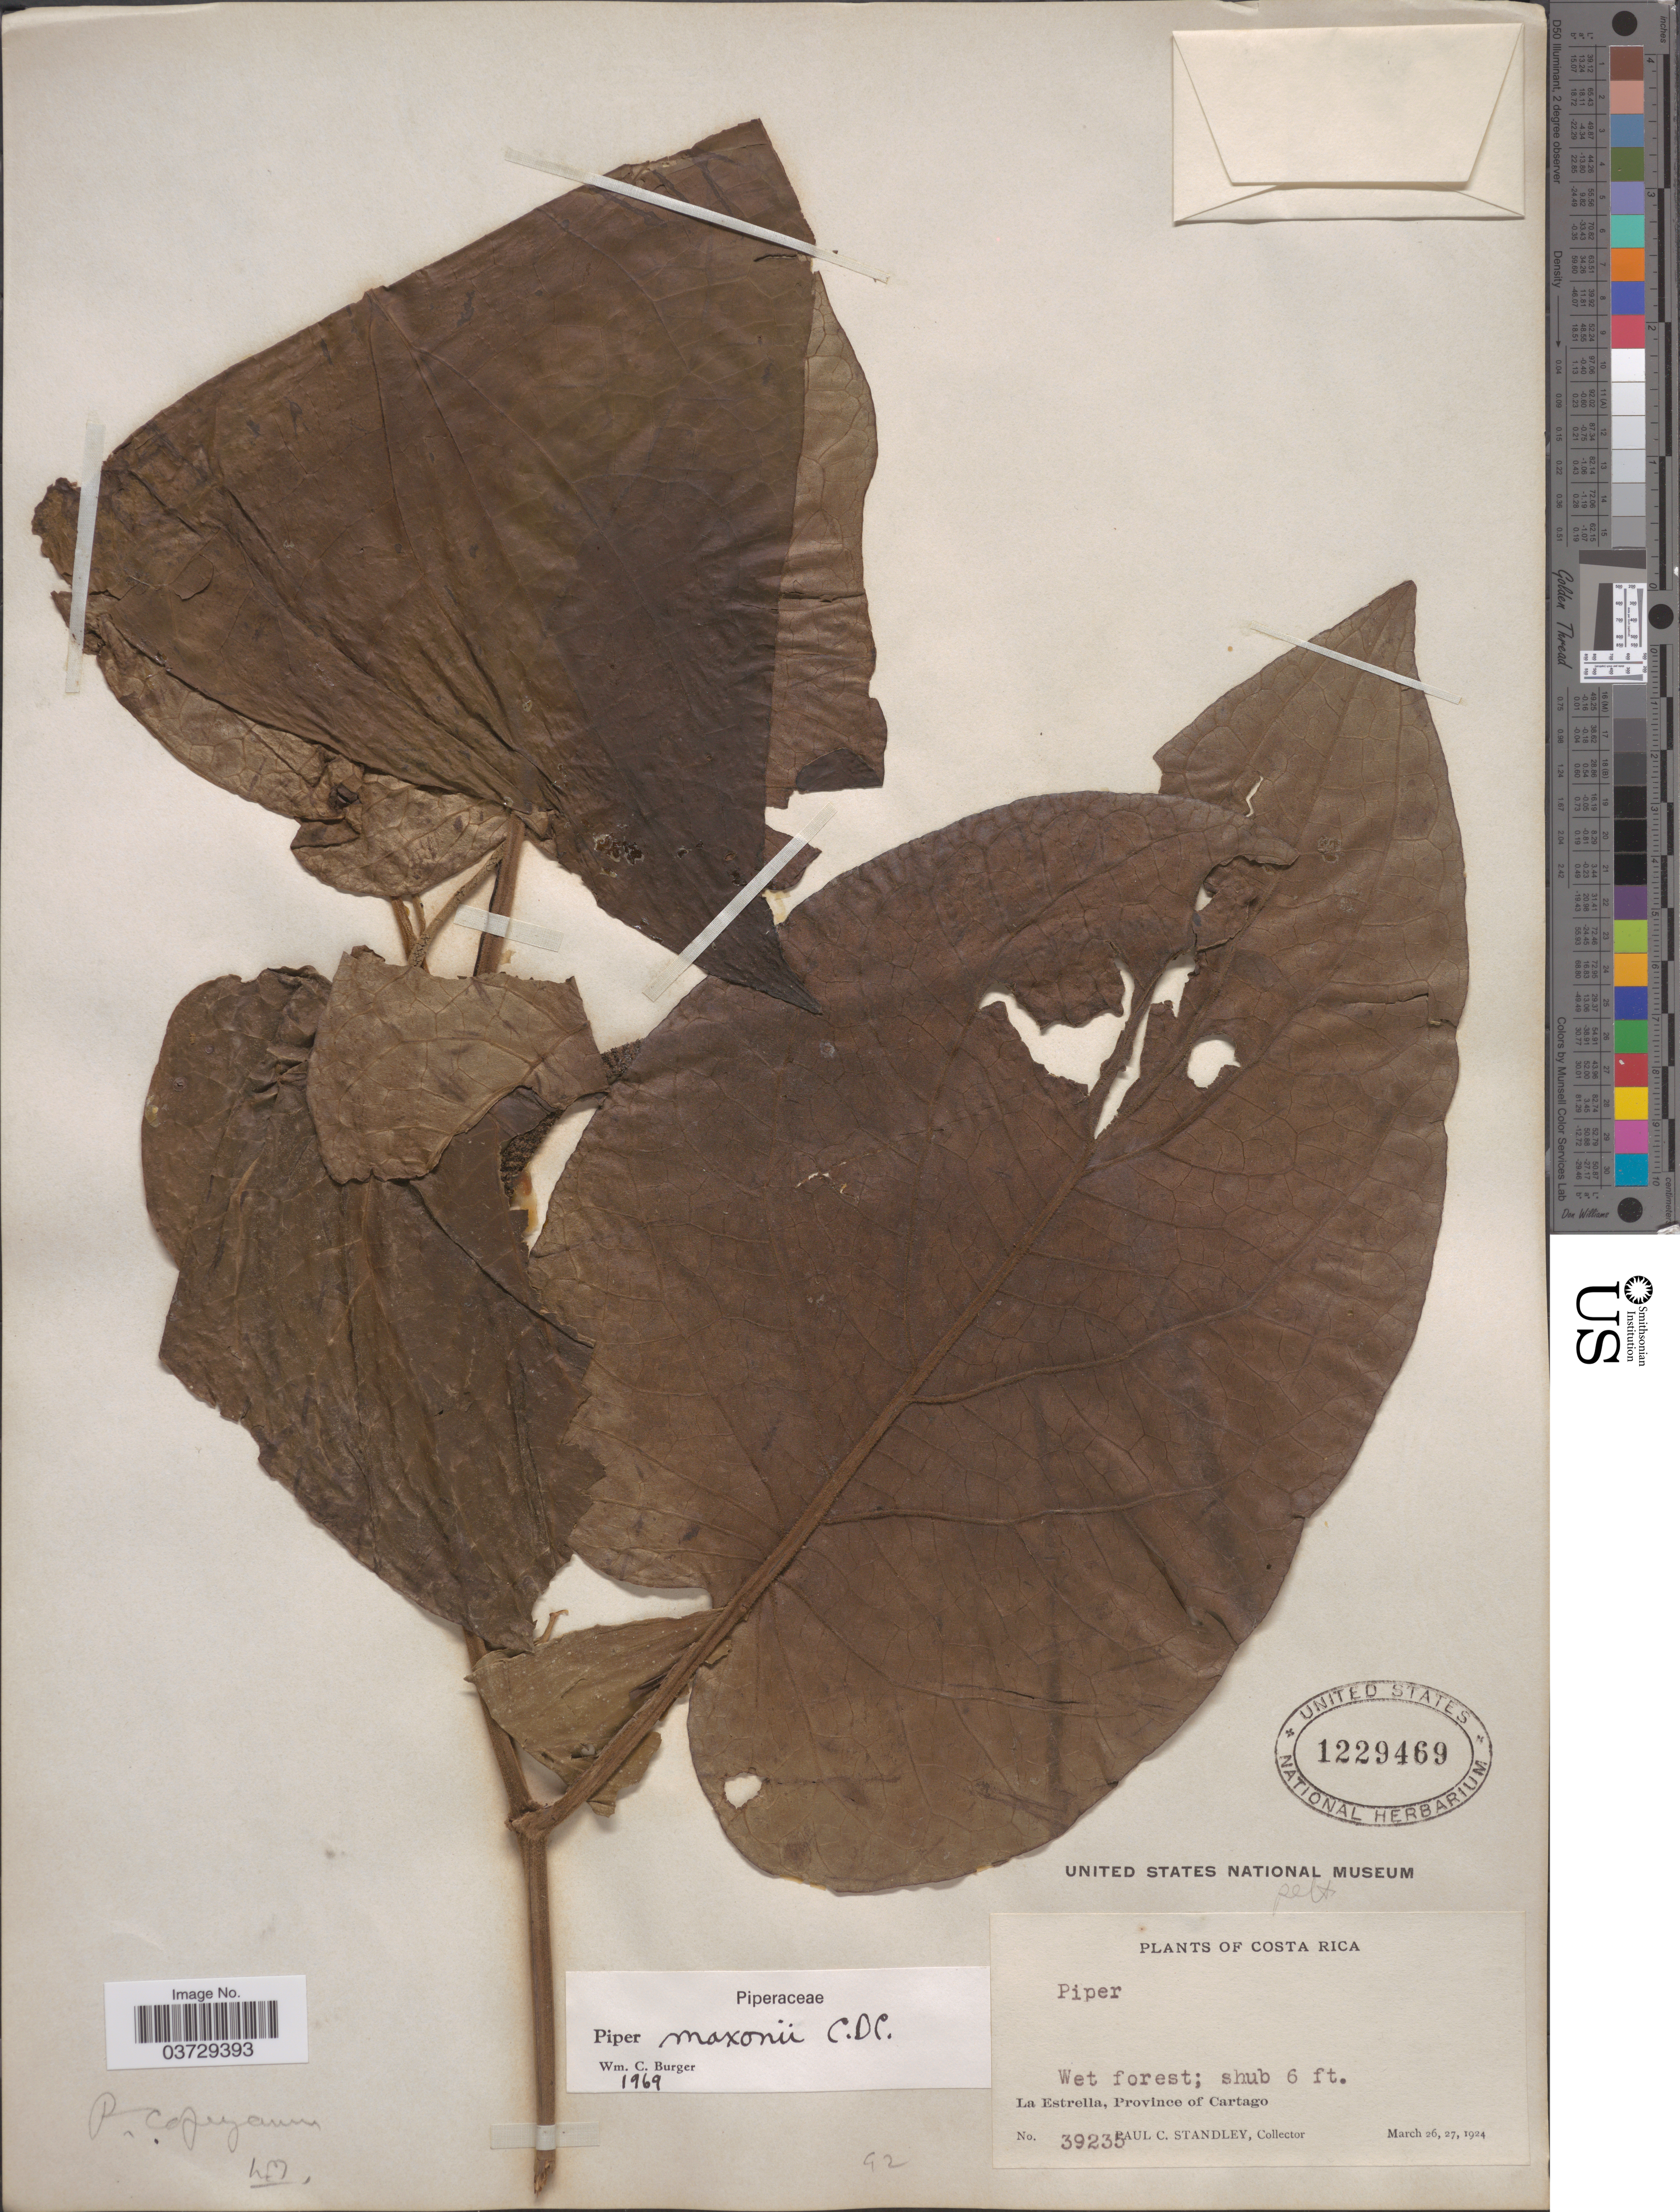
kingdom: Plantae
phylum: Tracheophyta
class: Magnoliopsida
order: Piperales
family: Piperaceae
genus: Piper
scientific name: Piper maxonii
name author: C. DC.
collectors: P. C. Standley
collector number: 39235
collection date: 1924-03-26/1924-03-27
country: Costa Rica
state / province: Cartago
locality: La Estrella.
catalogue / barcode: US 1229469